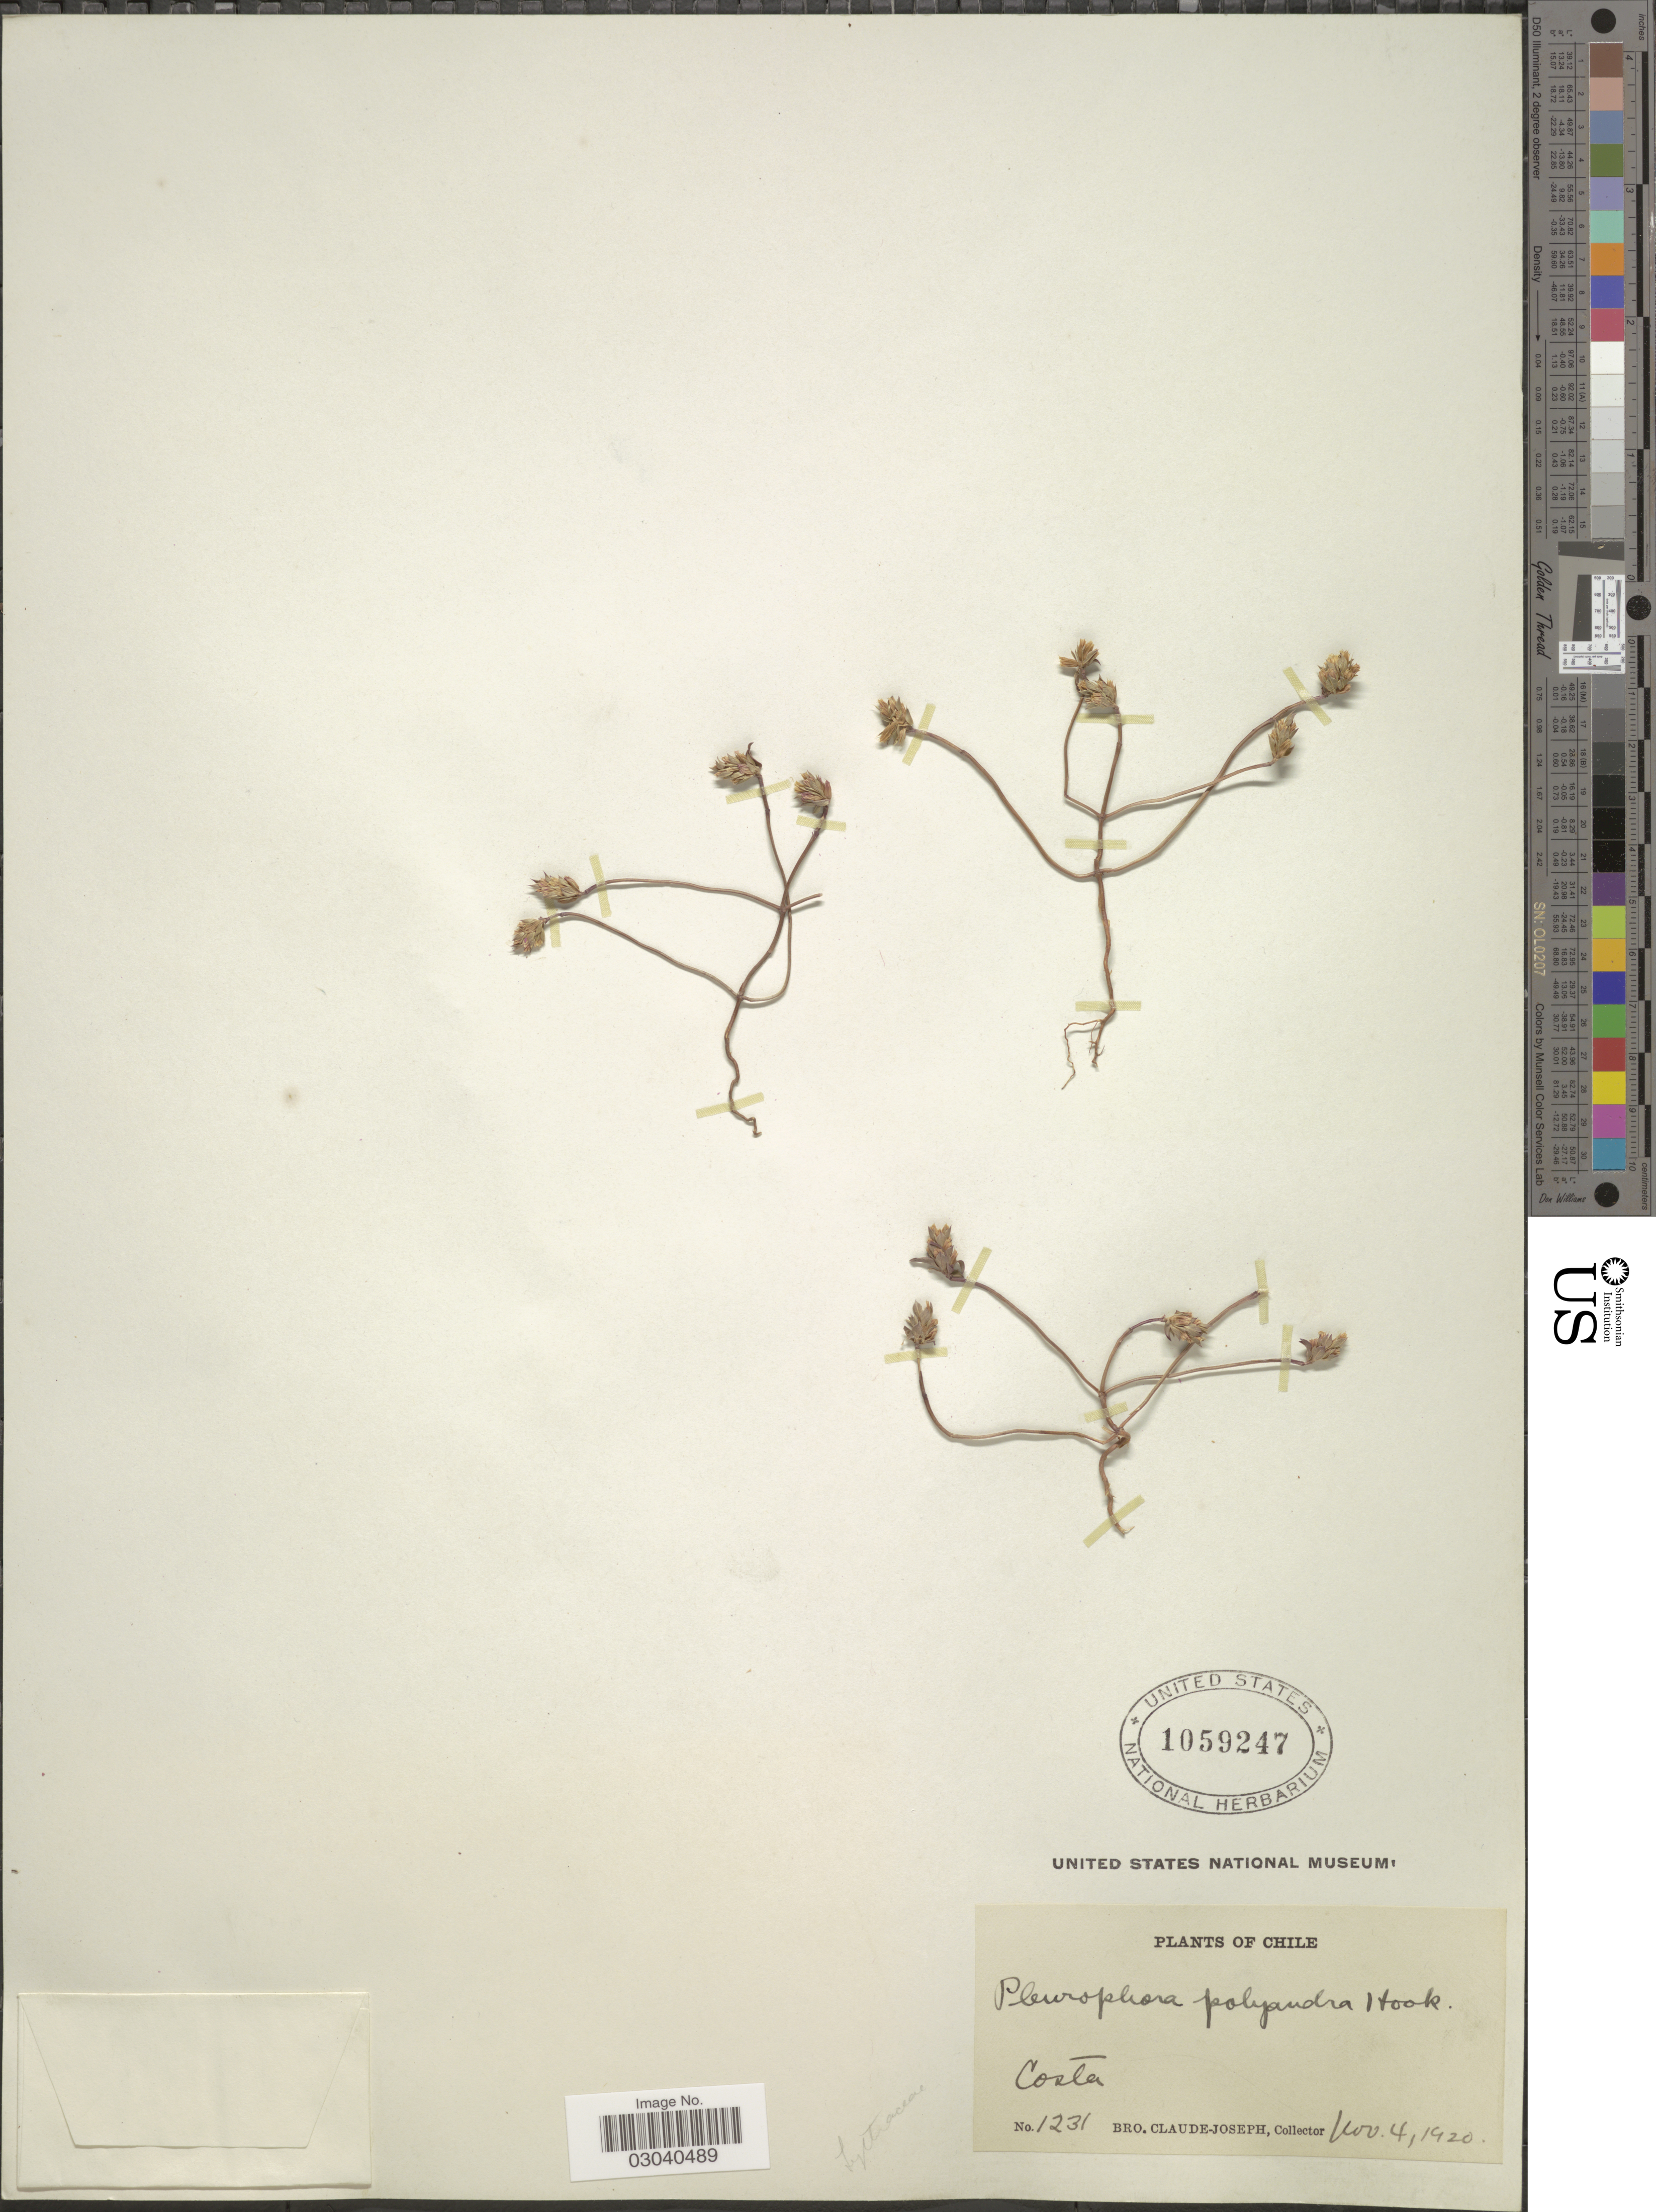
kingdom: Plantae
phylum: Tracheophyta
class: Magnoliopsida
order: Myrtales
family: Lythraceae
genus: Pleurophora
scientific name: Pleurophora polyandra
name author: Hook. & Arn.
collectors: Bro. Claude-Joseph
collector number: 1231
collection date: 1920-11-04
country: Chile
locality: Costa.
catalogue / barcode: US 1059247